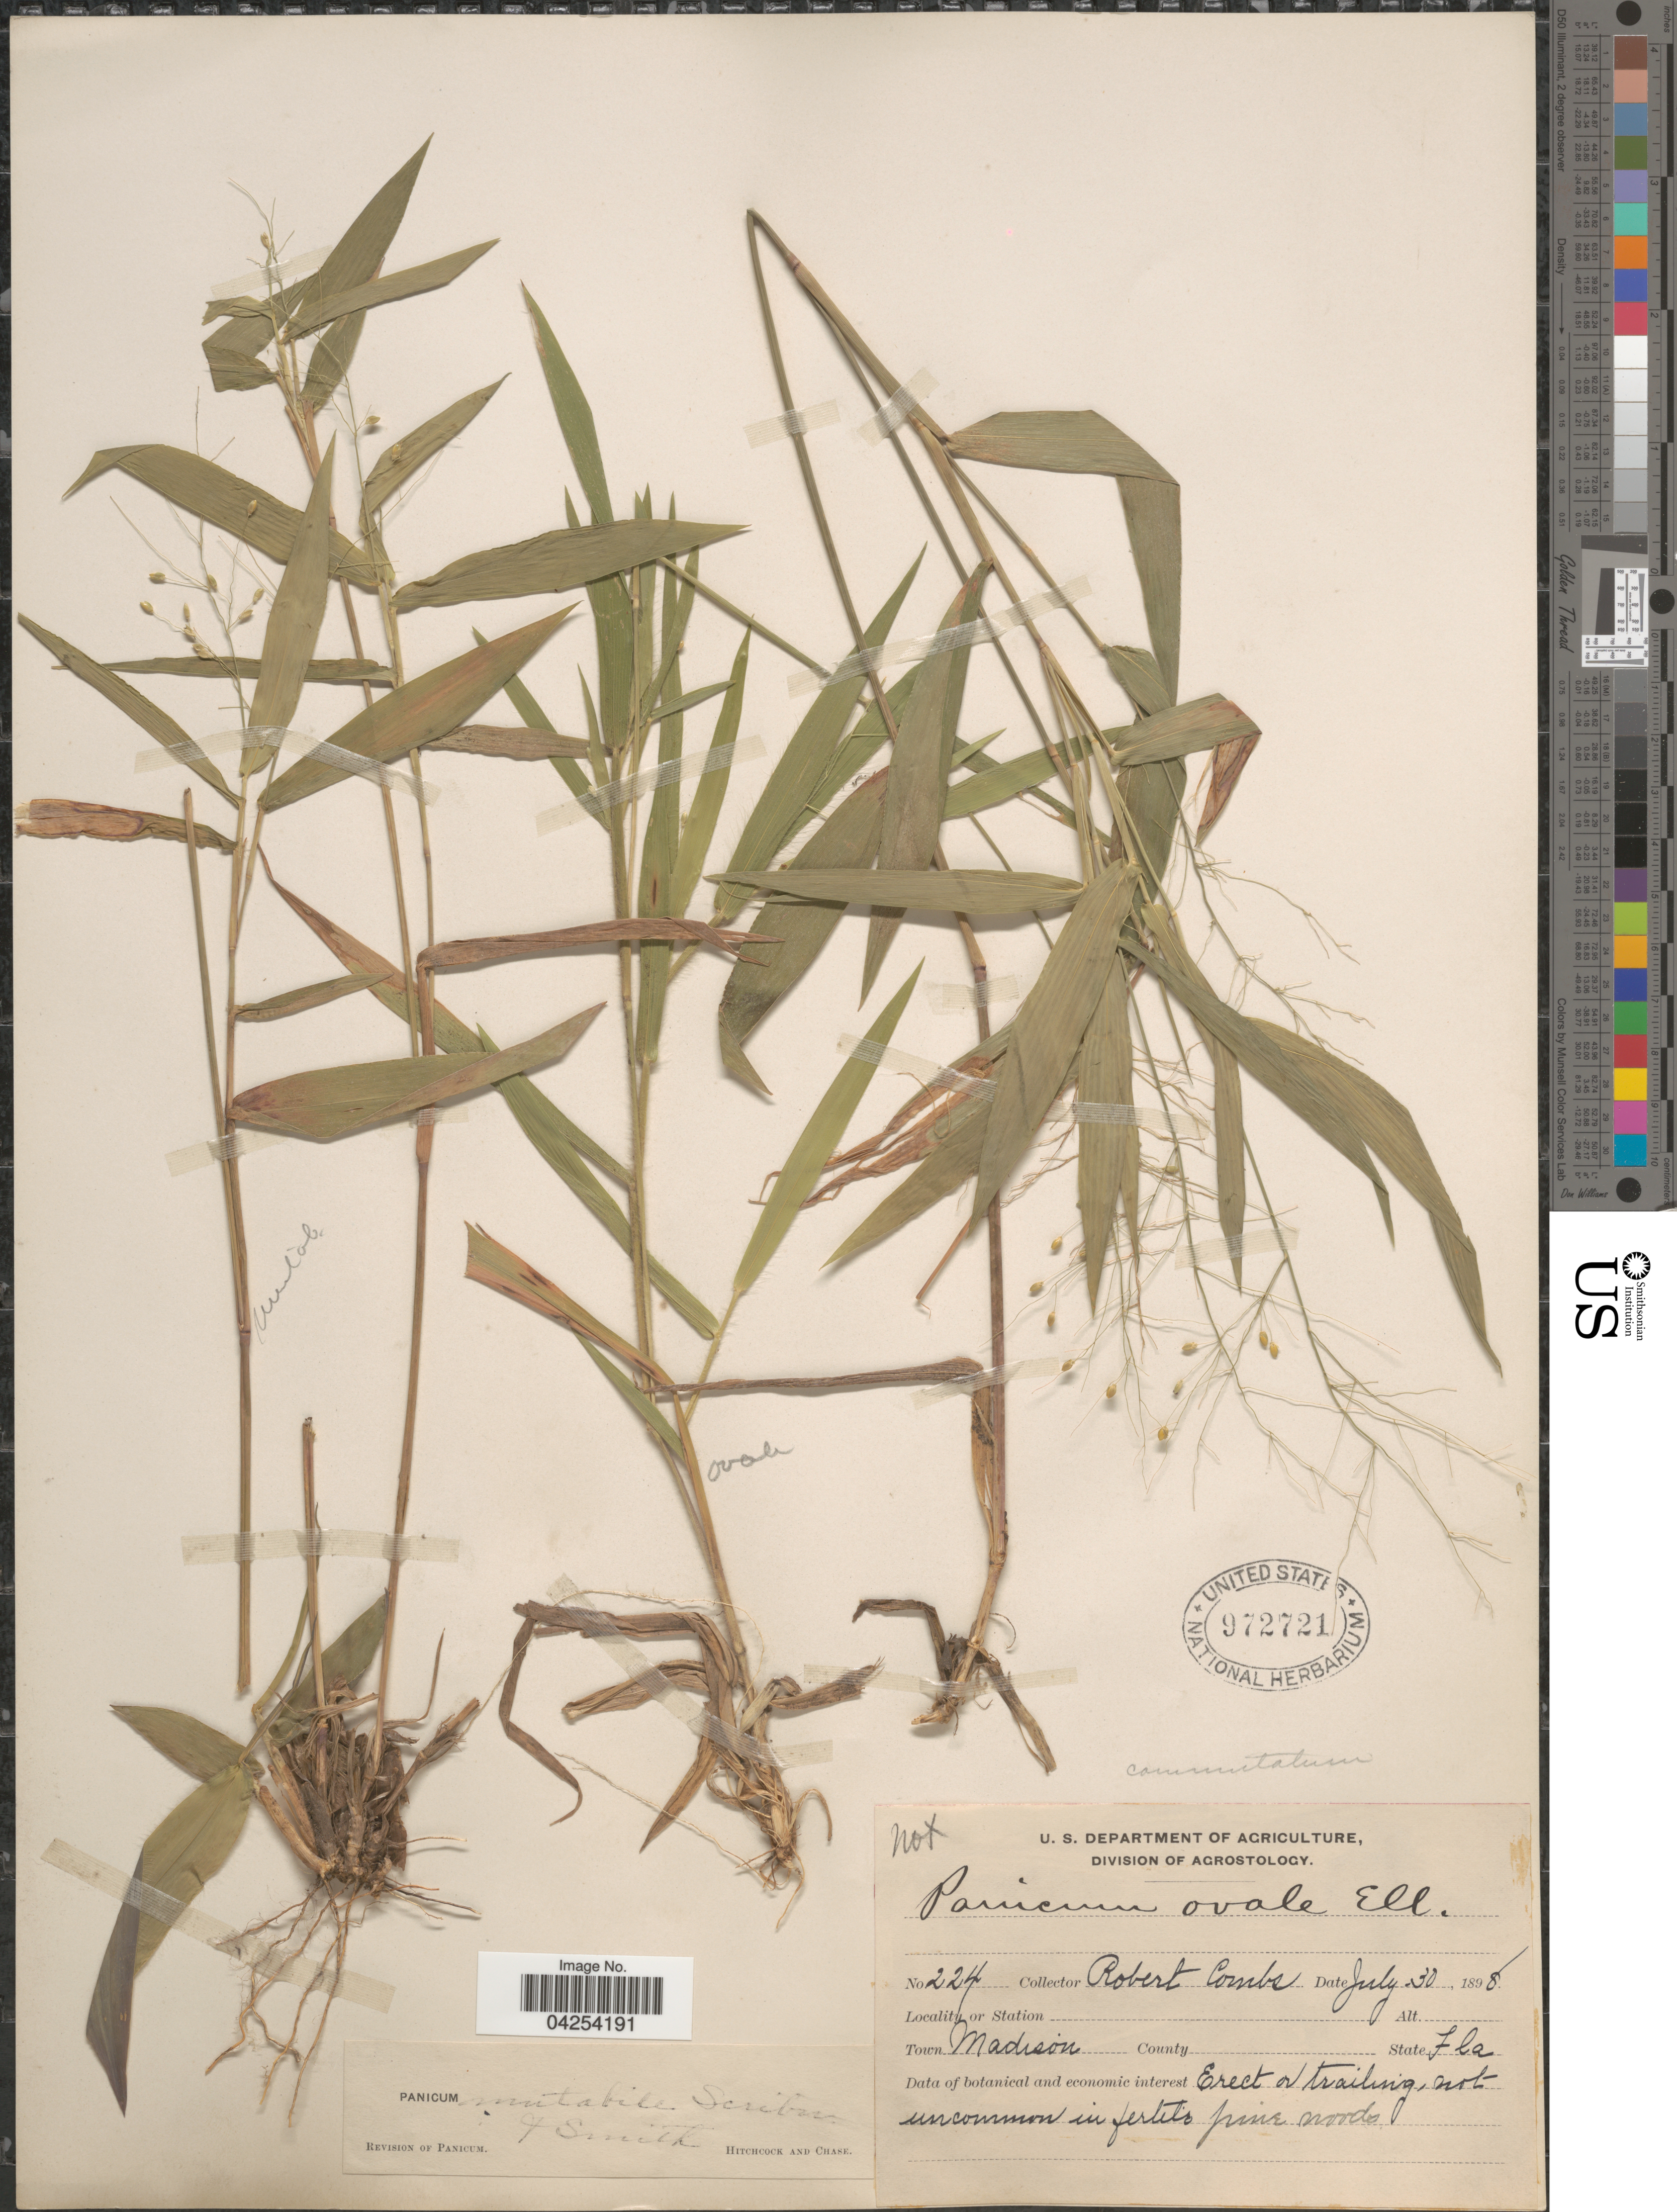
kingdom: Plantae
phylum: Tracheophyta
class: Liliopsida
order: Poales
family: Poaceae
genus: Dichanthelium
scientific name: Dichanthelium commutatum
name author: (Schult.) Gould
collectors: R. Combs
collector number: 224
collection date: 1898-07-30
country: United States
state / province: Florida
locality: Town Madison.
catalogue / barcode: US 972721